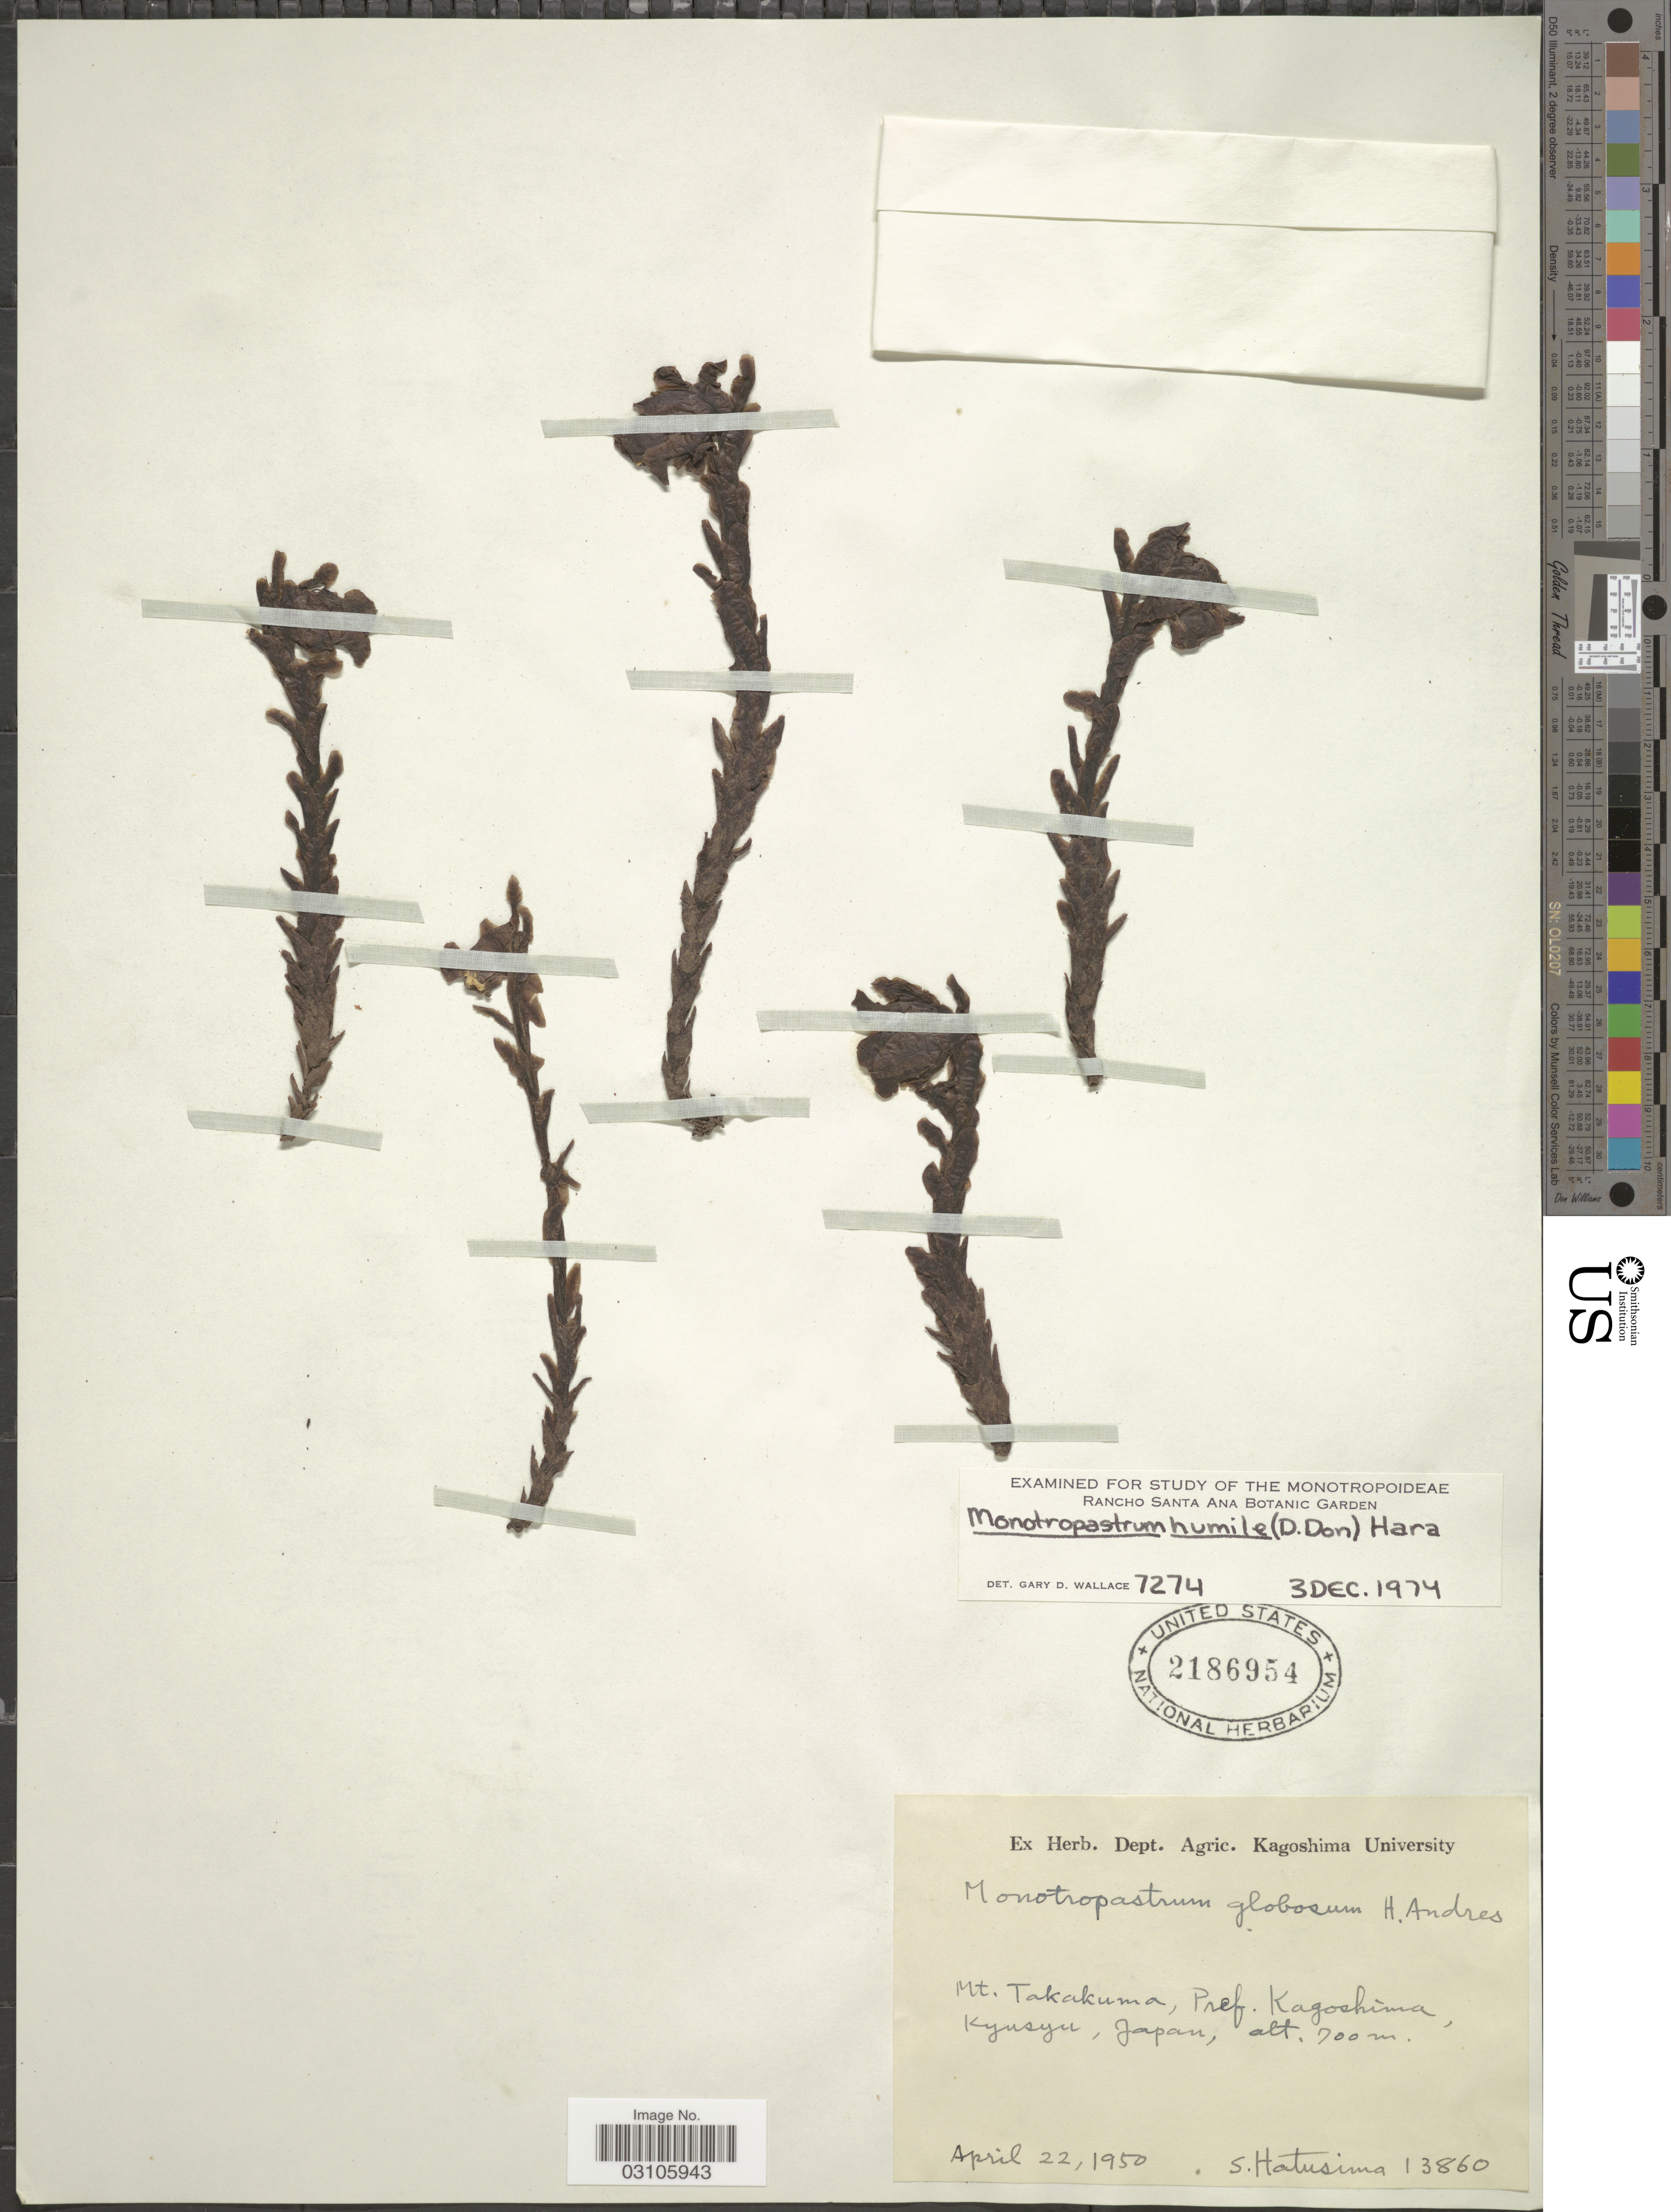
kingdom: Plantae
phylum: Tracheophyta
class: Magnoliopsida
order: Ericales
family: Ericaceae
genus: Monotropastrum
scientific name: Monotropastrum humile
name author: (D. Don) H. Hara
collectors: S. Hatusima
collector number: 13860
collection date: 1950-04-22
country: Japan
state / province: Kagosima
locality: Mt. Takakuma, Pref. Kagoshima, Kyusyu.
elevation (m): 700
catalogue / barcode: US 2186954